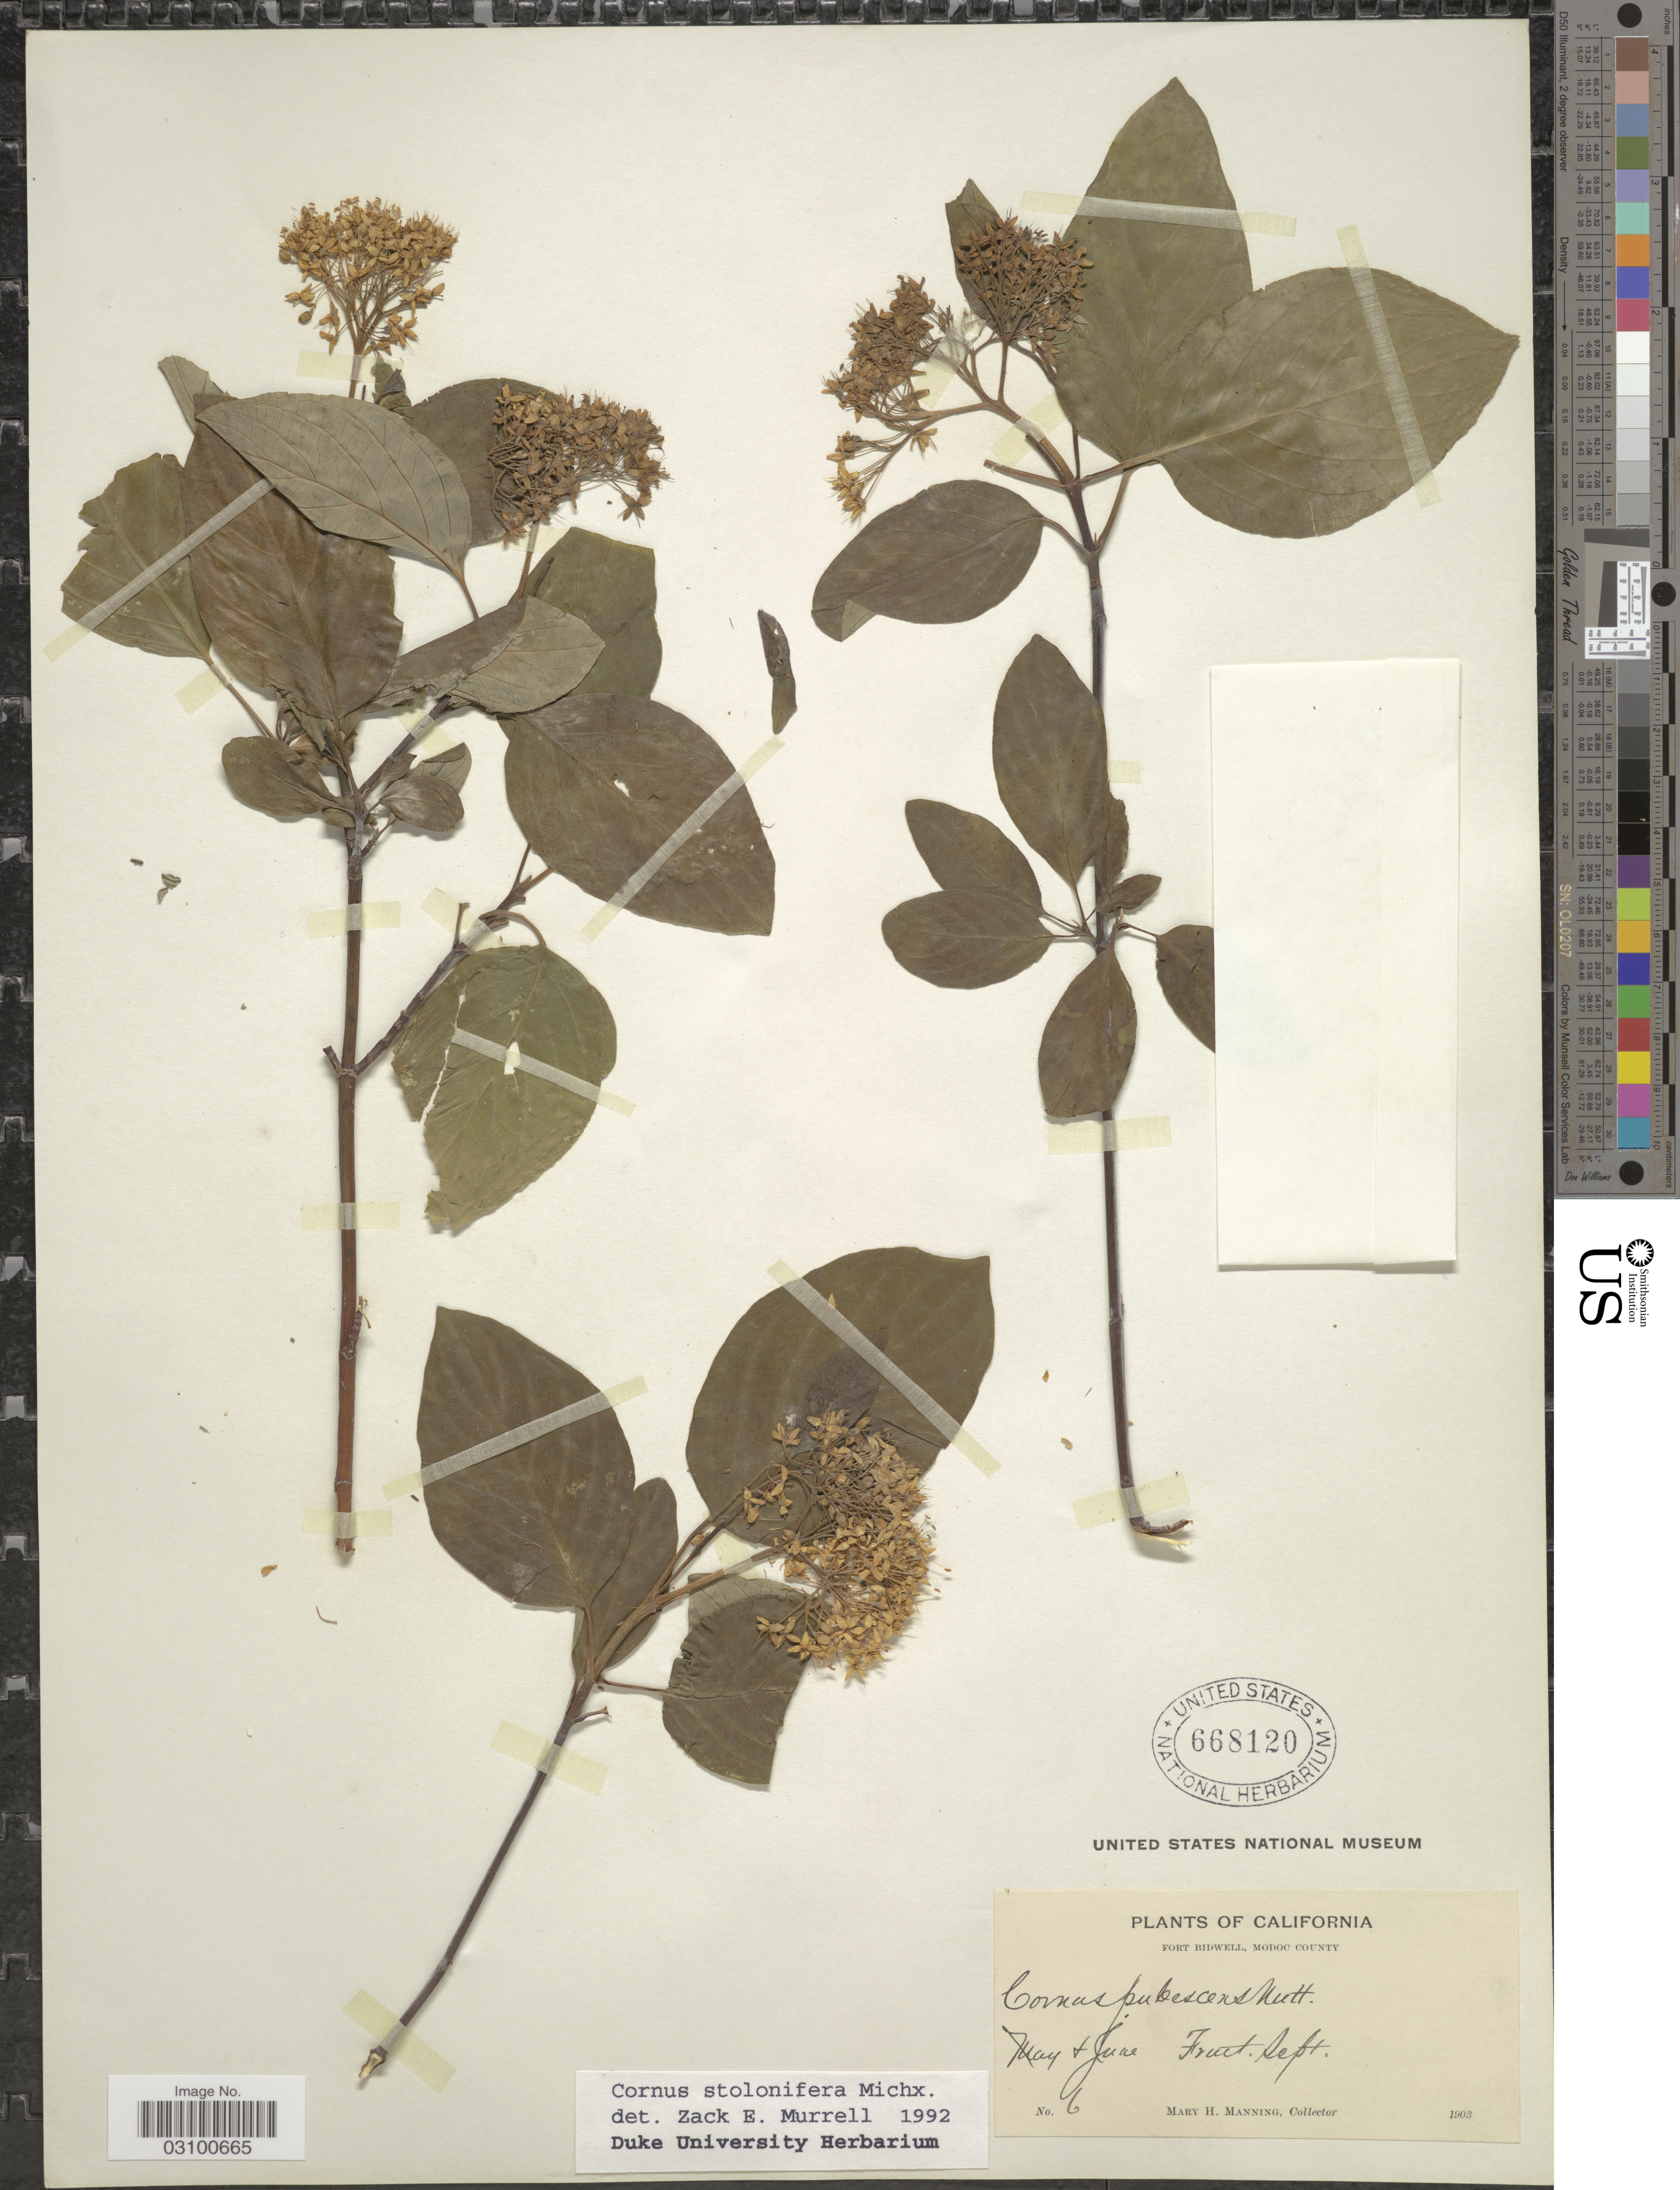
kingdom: Plantae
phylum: Tracheophyta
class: Magnoliopsida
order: Cornales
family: Cornaceae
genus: Cornus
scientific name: Cornus sericea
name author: L.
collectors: M. Manning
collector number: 6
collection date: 1903-05/1903-06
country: United States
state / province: California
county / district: Modoc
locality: Fort Bidwell, Modoc County.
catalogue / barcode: US 668120